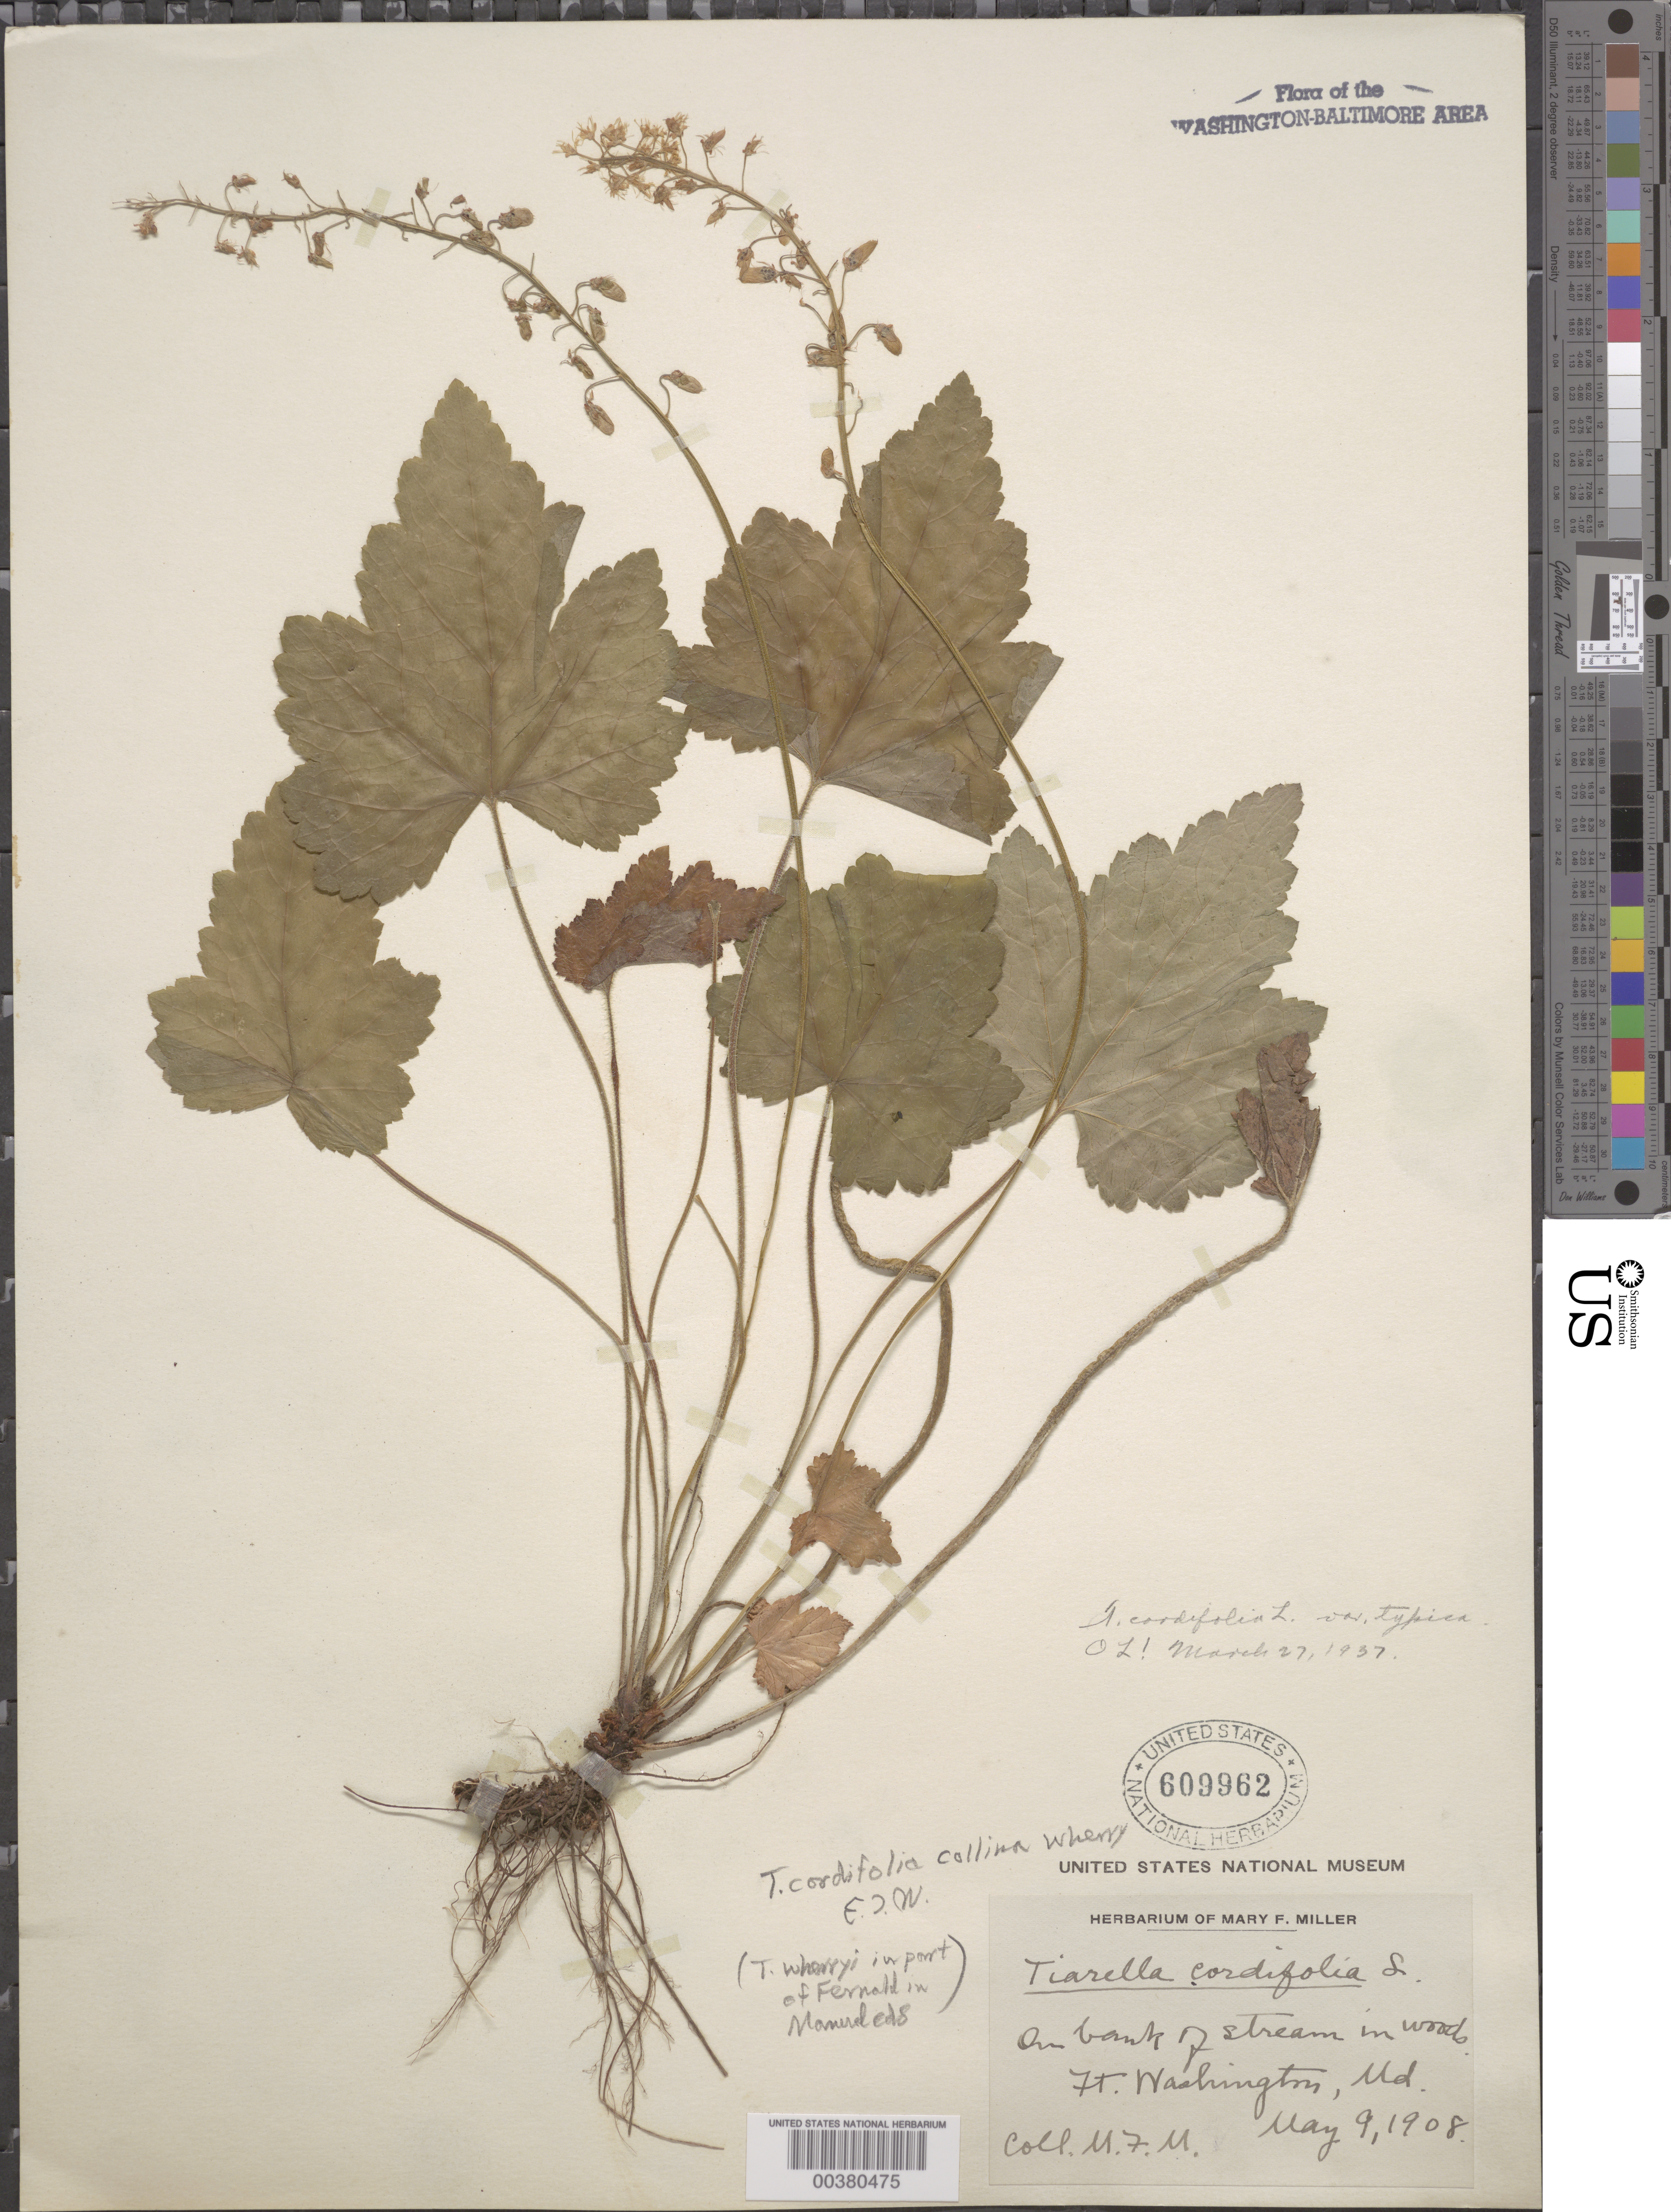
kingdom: Plantae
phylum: Tracheophyta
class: Magnoliopsida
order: Saxifragales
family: Saxifragaceae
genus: Tiarella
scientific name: Tiarella cordifolia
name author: L.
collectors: M. F. Miller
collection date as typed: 09 May 1908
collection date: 1908-05-09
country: United States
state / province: Maryland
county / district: Prince George's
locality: Fort Washington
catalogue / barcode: US 609962